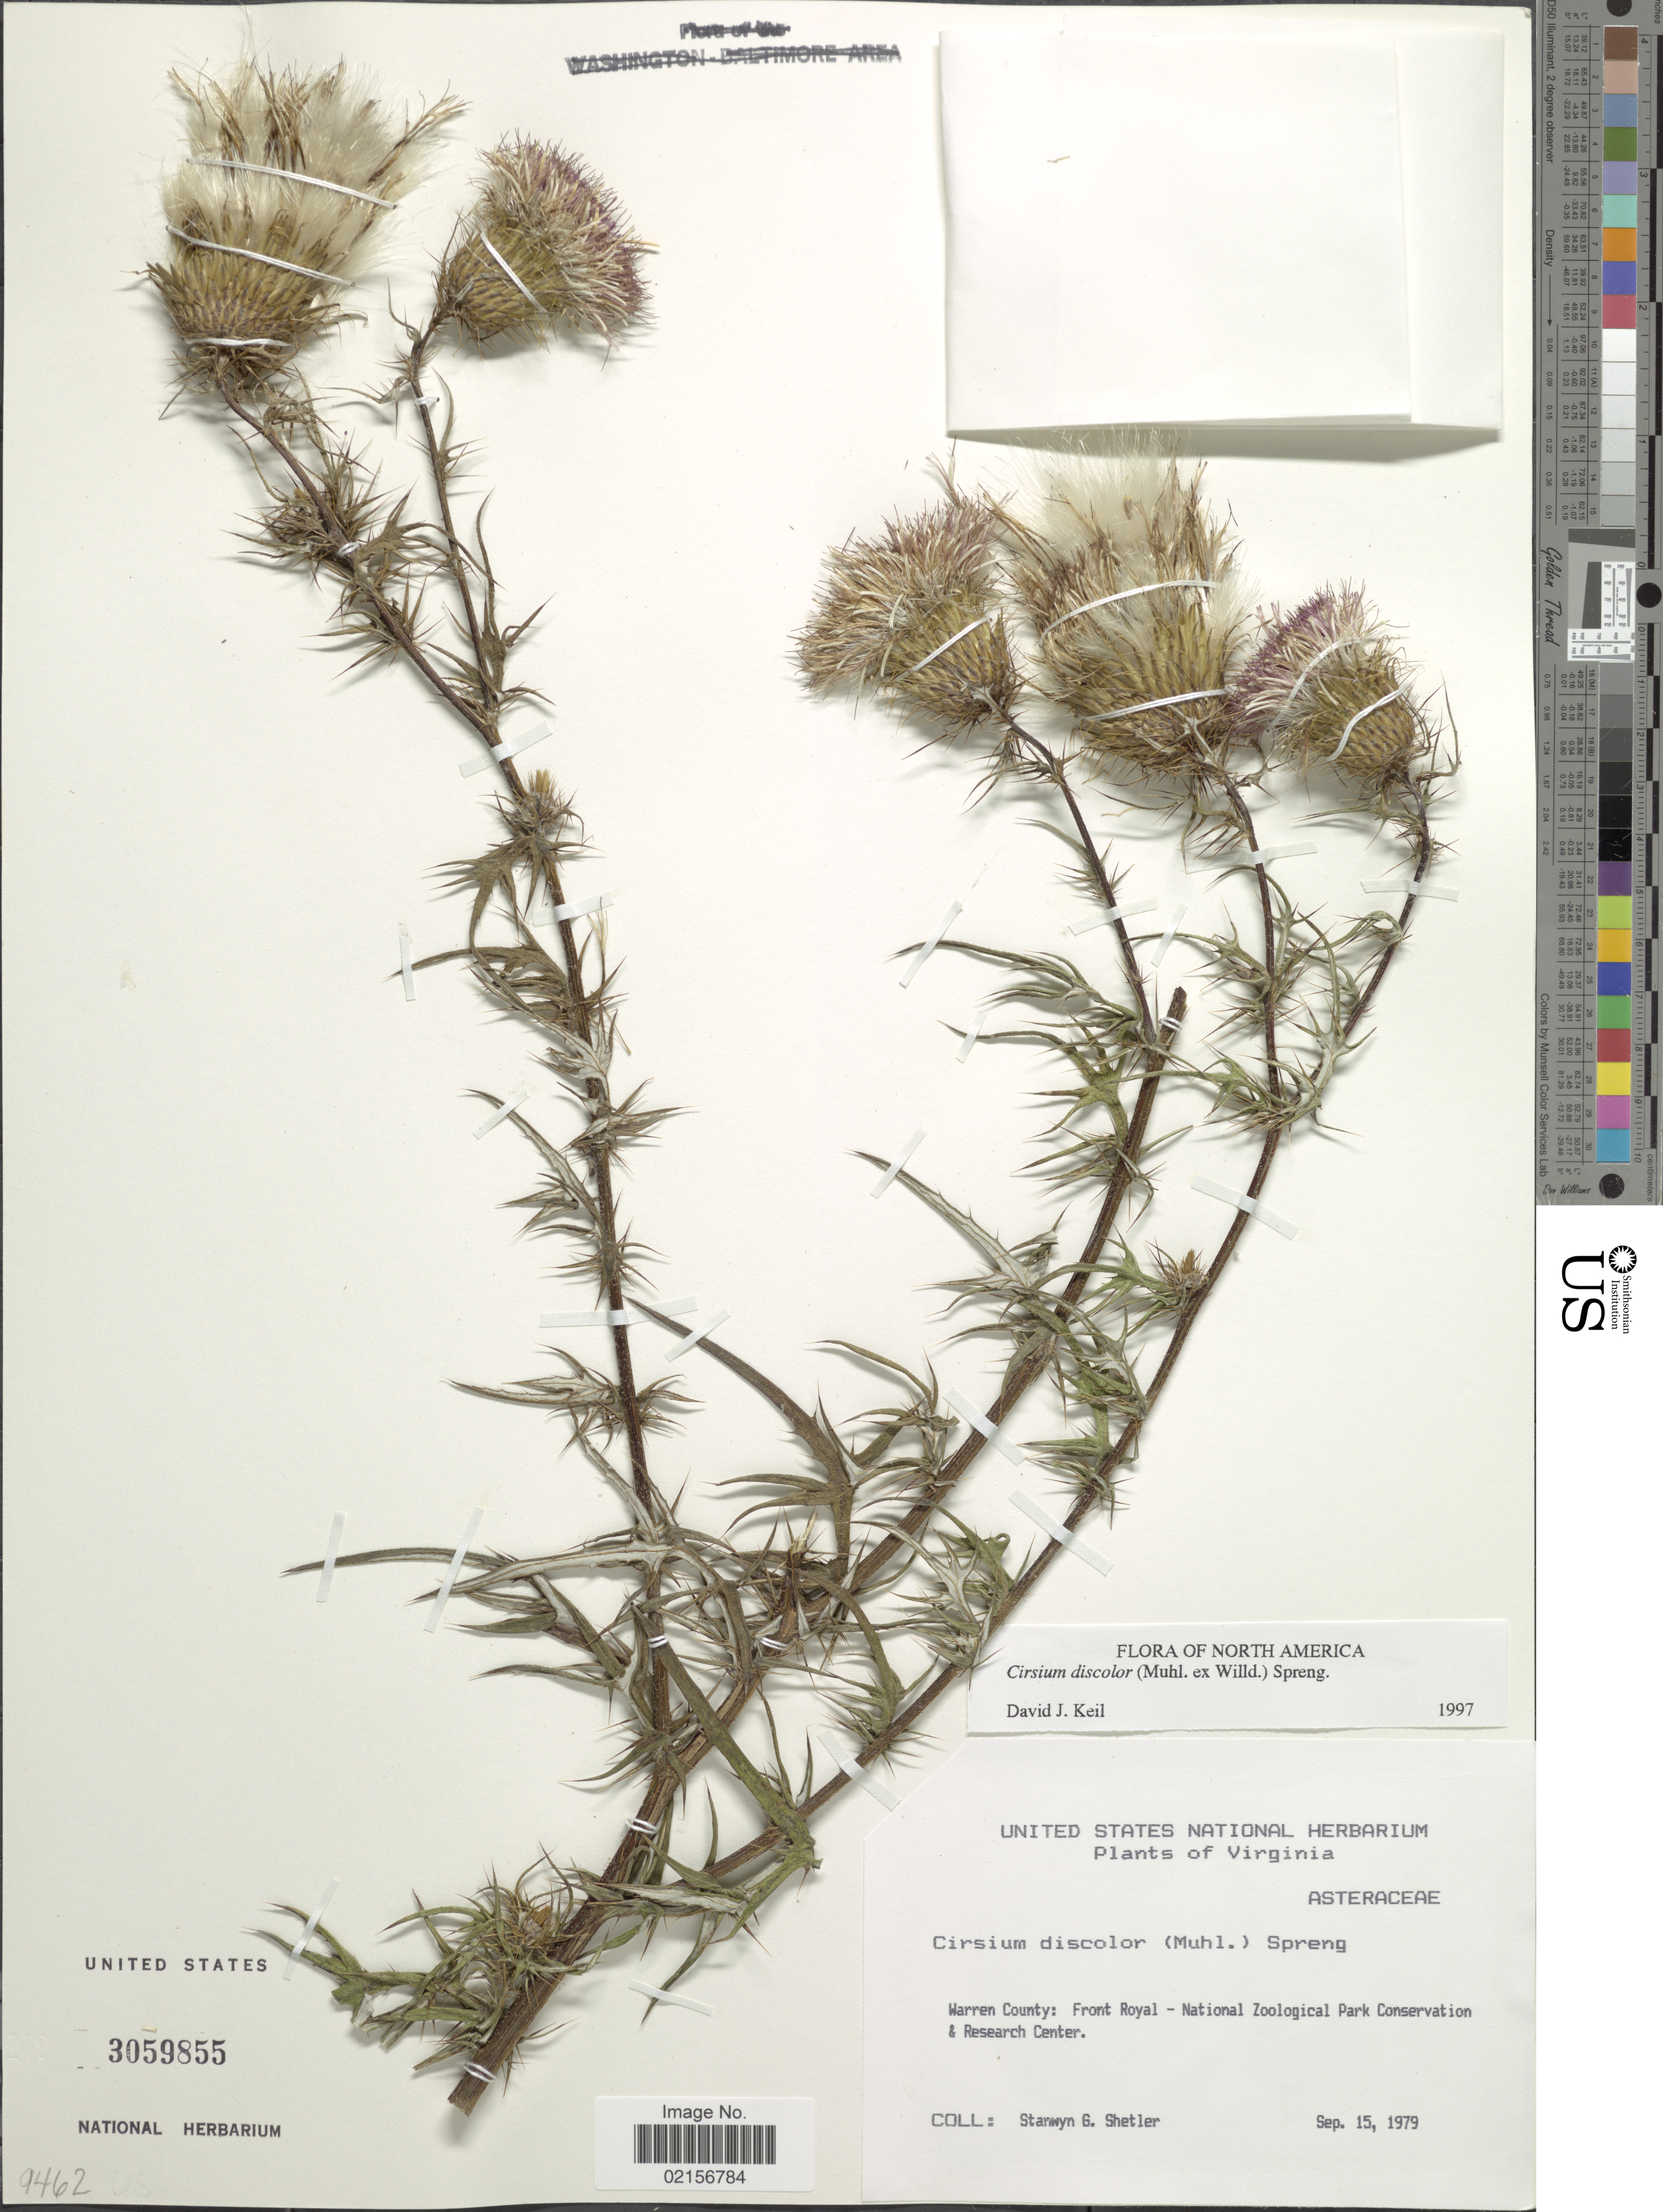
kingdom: Plantae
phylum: Tracheophyta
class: Magnoliopsida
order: Asterales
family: Asteraceae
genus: Cirsium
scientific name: Cirsium discolor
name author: (Muhl. ex Willd.) Spreng.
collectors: S. Shetler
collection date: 1979-09-15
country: United States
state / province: Virginia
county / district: Warren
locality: Warren County: front Royal, National Zoological Park Conservation & Research Center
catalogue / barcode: US 3059855